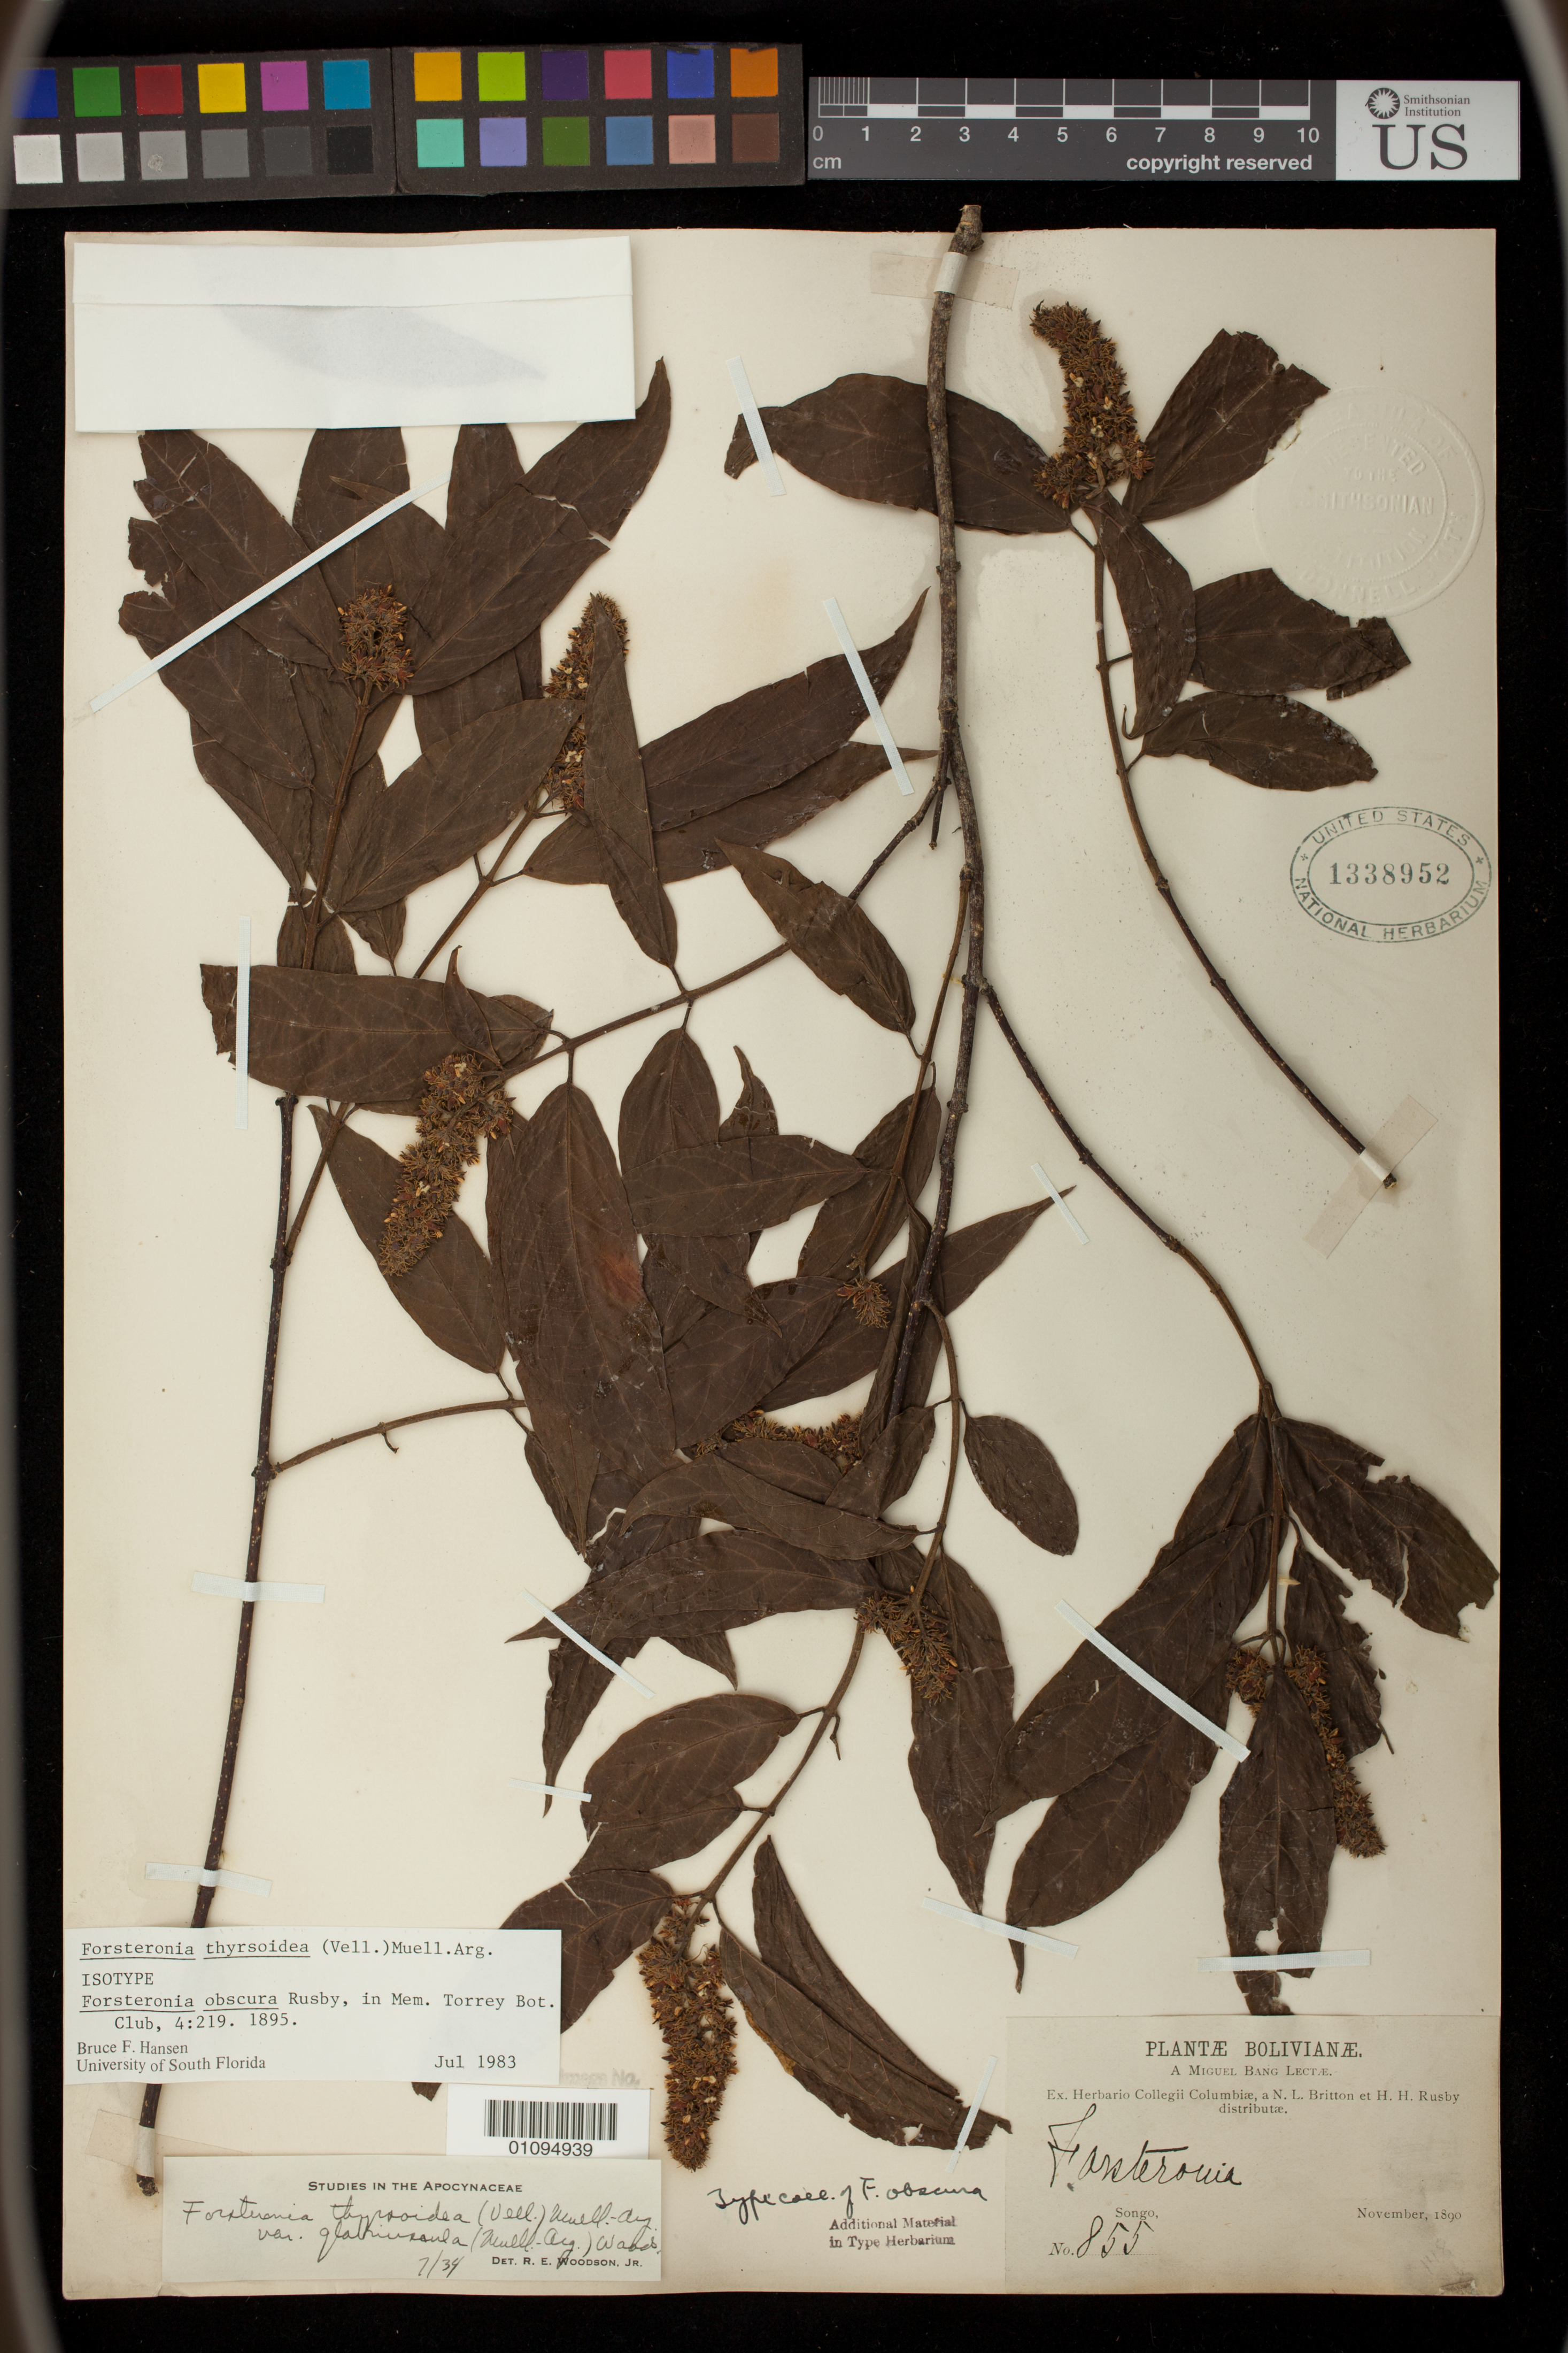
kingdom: Plantae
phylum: Tracheophyta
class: Magnoliopsida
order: Gentianales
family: Apocynaceae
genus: Forsteronia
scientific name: Forsteronia obscura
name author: Rusby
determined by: Hansen, Bruce F., Curator (USF), University of South Florida (UNITED STATES)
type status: Isotype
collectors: M. Bang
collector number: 855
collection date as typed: Nov 1890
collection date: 1890-11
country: Bolivia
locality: Songo.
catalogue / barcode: US 1338952